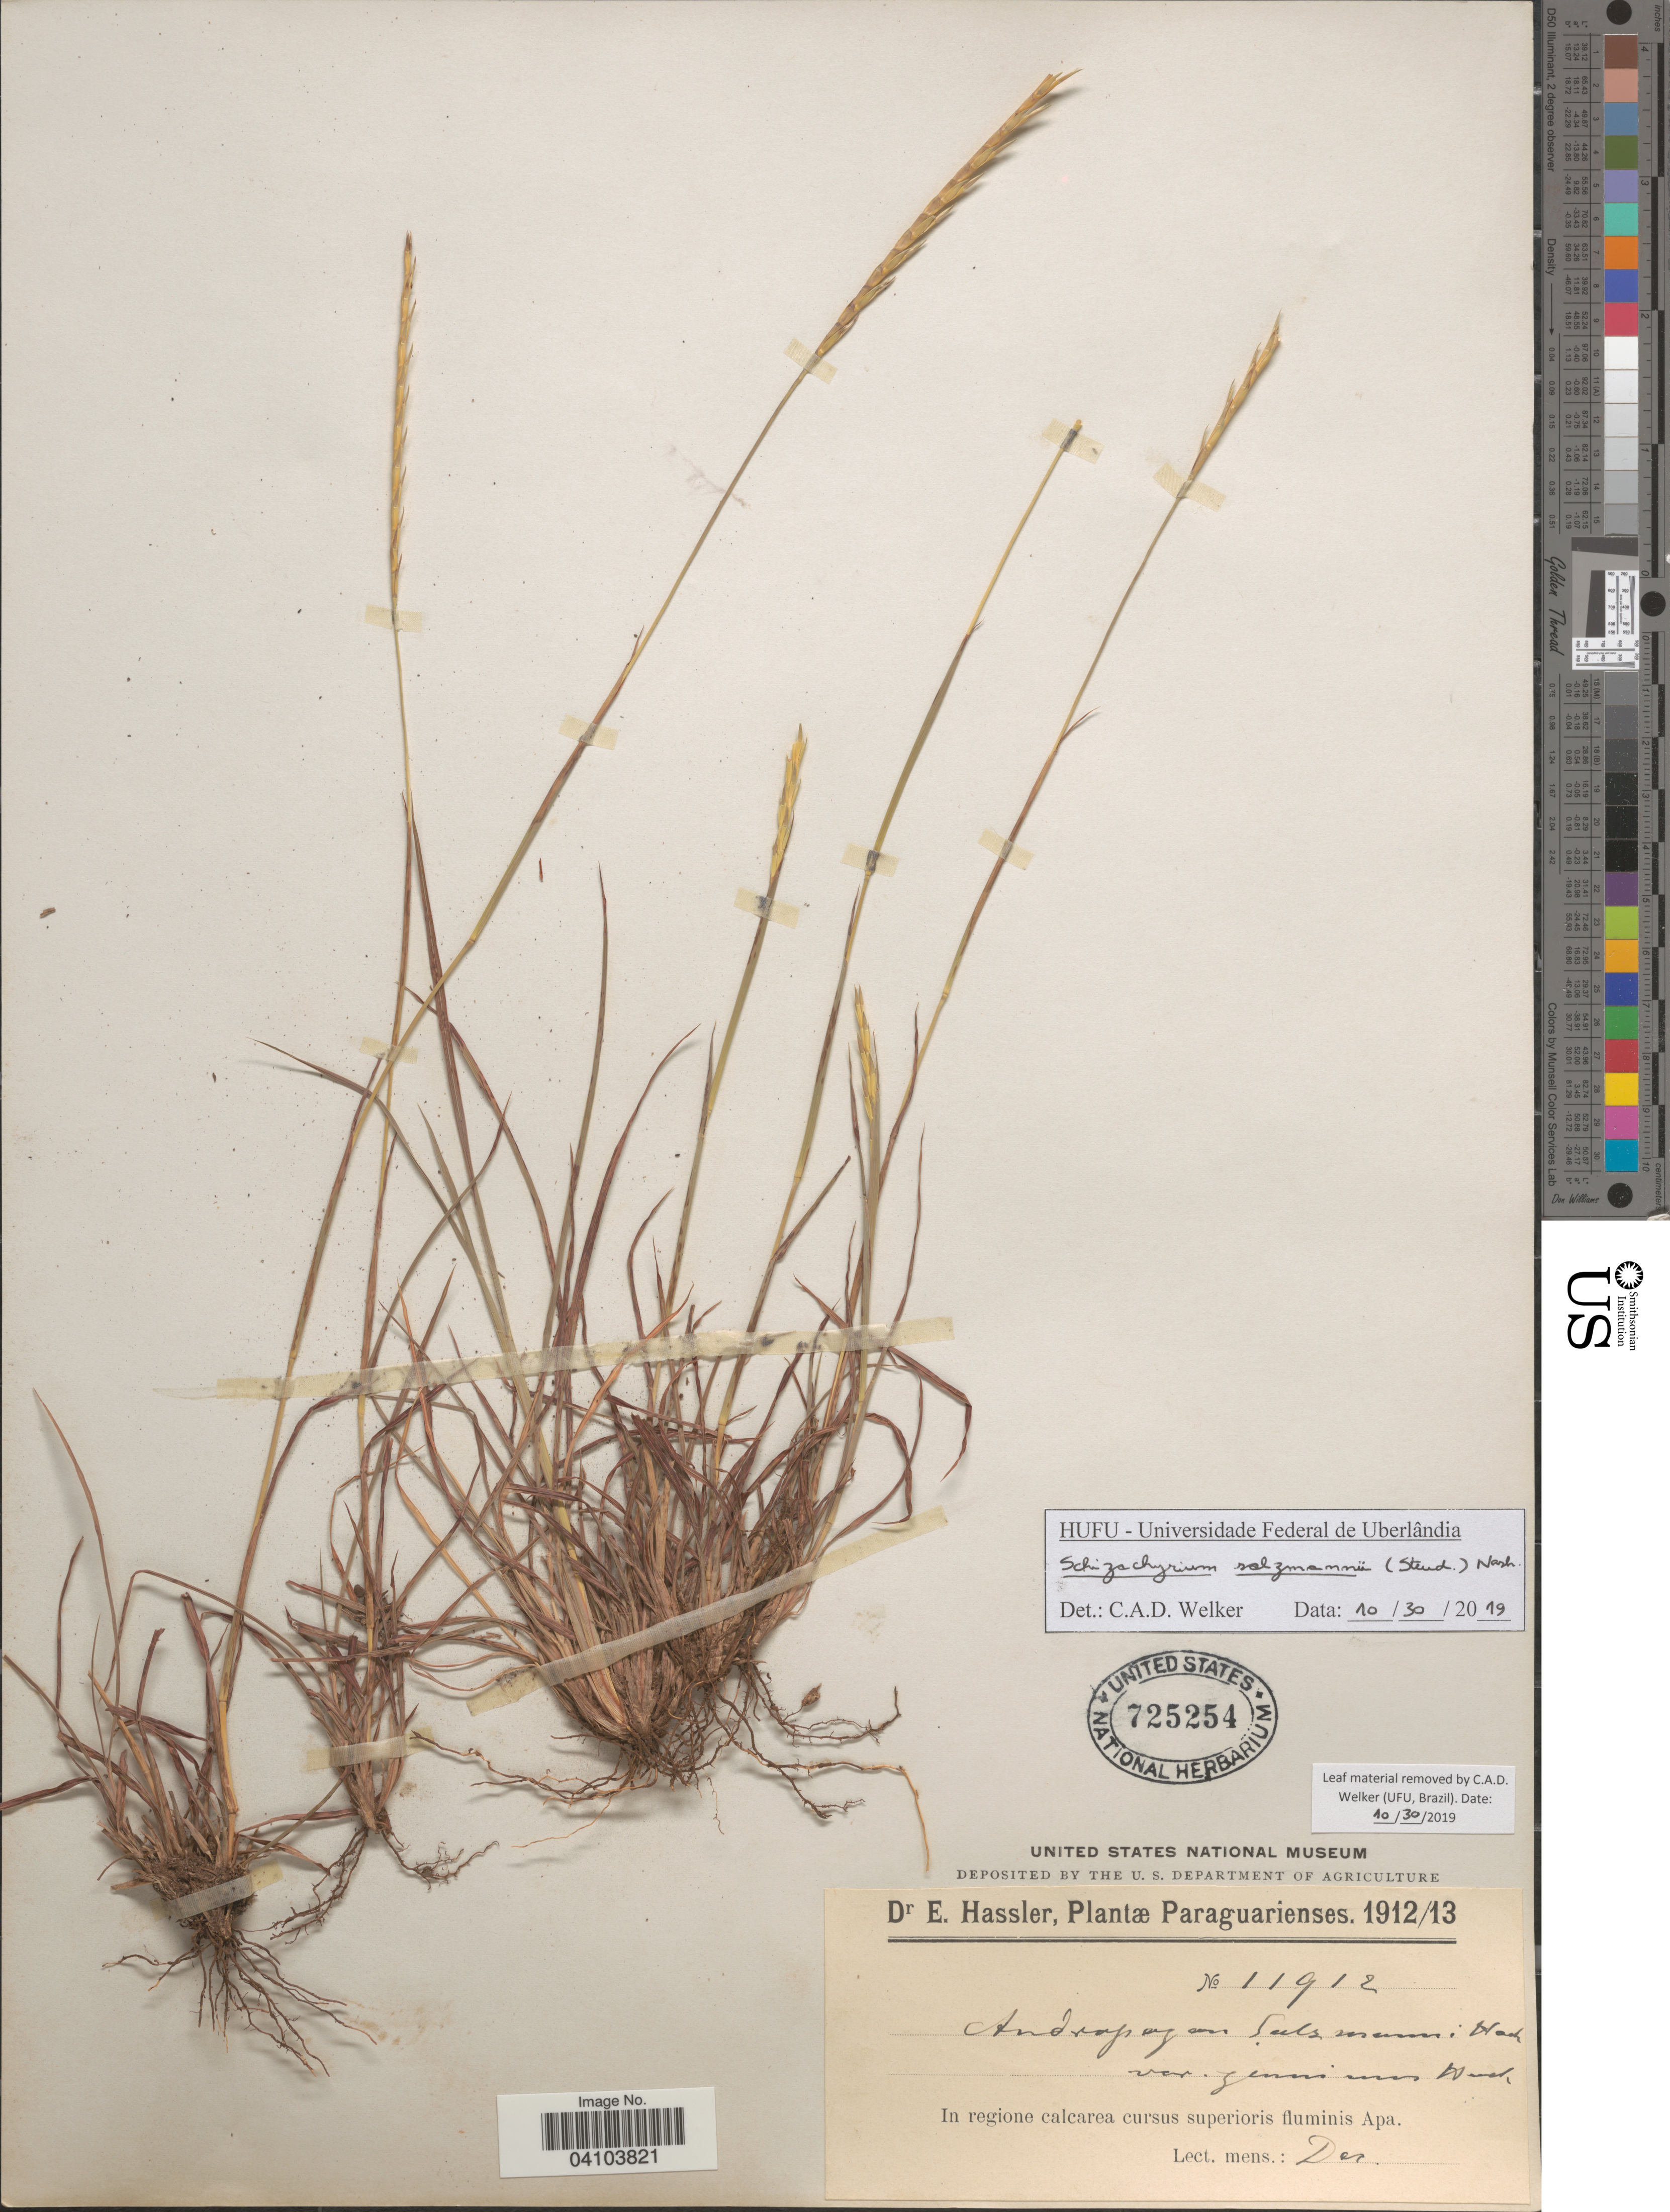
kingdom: Plantae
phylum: Tracheophyta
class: Liliopsida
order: Poales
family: Poaceae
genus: Schizachyrium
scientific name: Schizachyrium salzmanii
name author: (Trin. ex Steud.) Nash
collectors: E. Hassler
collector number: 11912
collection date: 1912-12/1913-12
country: Paraguay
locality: Paraguarienses. In regione calcarea cursus superioris fluminis Apa.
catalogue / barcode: US 725254